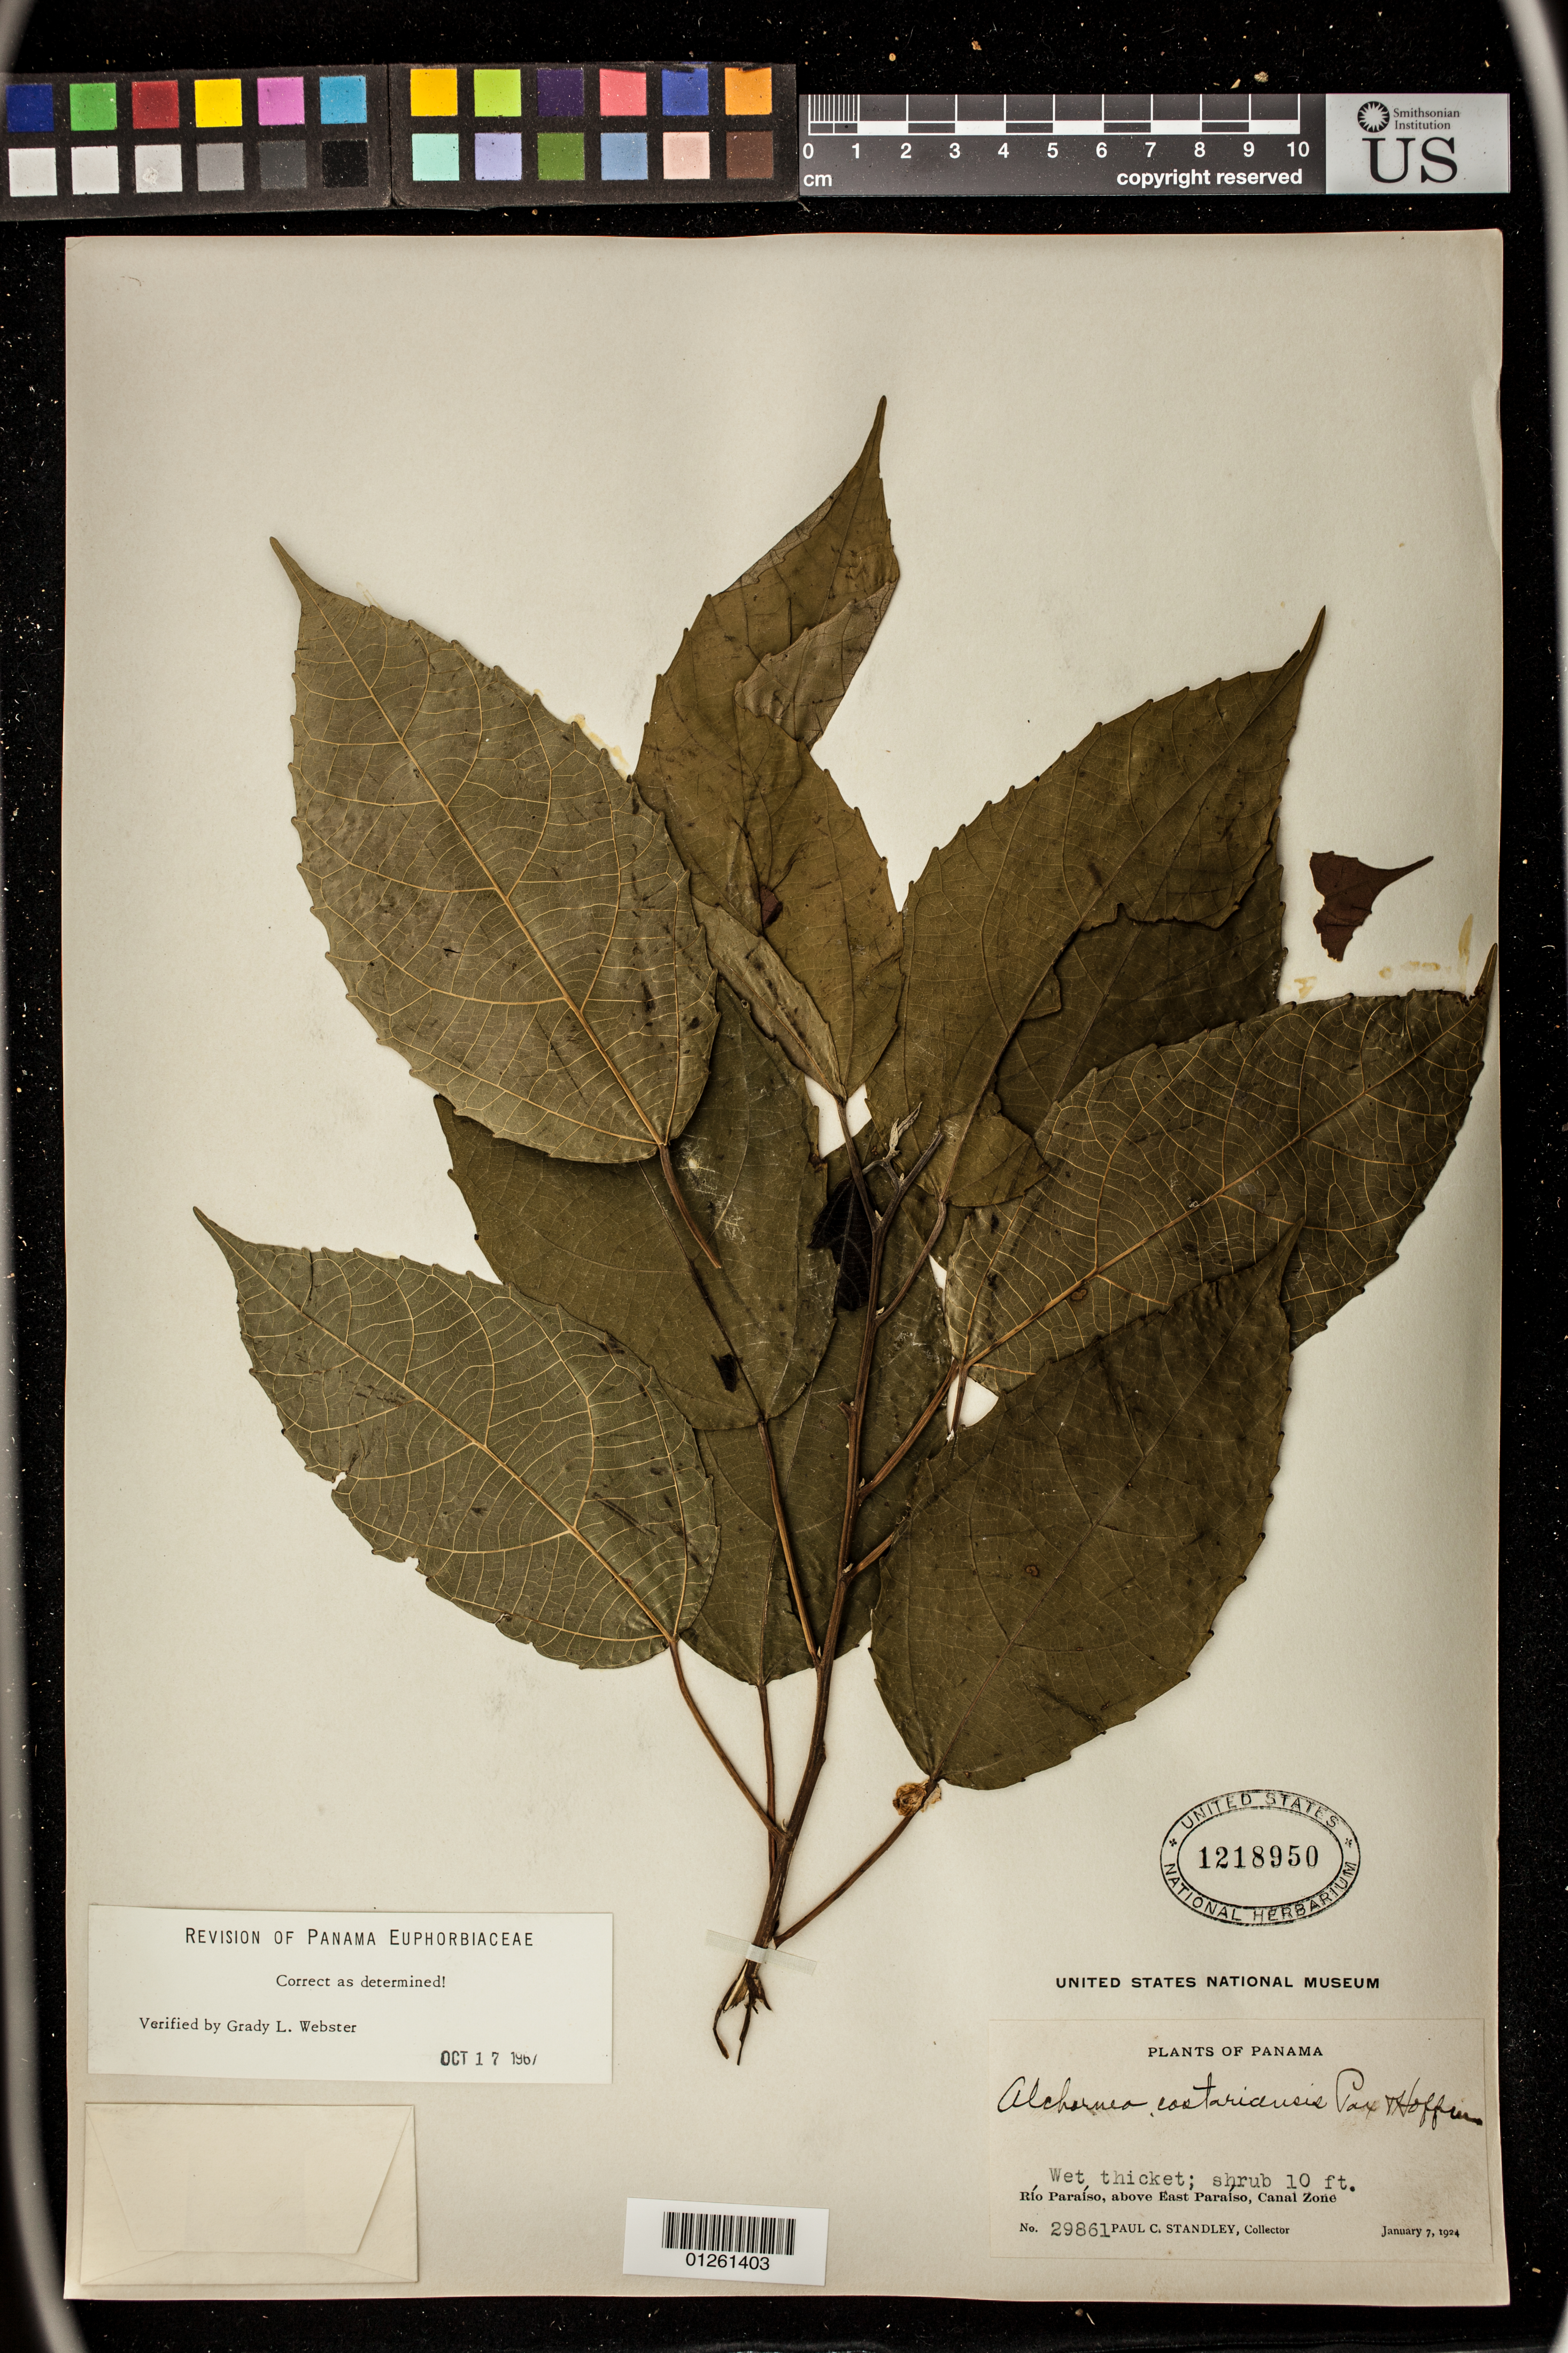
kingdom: Plantae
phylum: Tracheophyta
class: Magnoliopsida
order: Malpighiales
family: Euphorbiaceae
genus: Alchornea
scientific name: Alchornea costaricensis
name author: Pax & K. Hoffm. in Engl.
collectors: P. C. Standley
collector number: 29861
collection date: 1924-01-07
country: Panama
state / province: Panamá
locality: Rio Paraiso, above East Paraiso, Canal Zone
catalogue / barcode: US 1218950